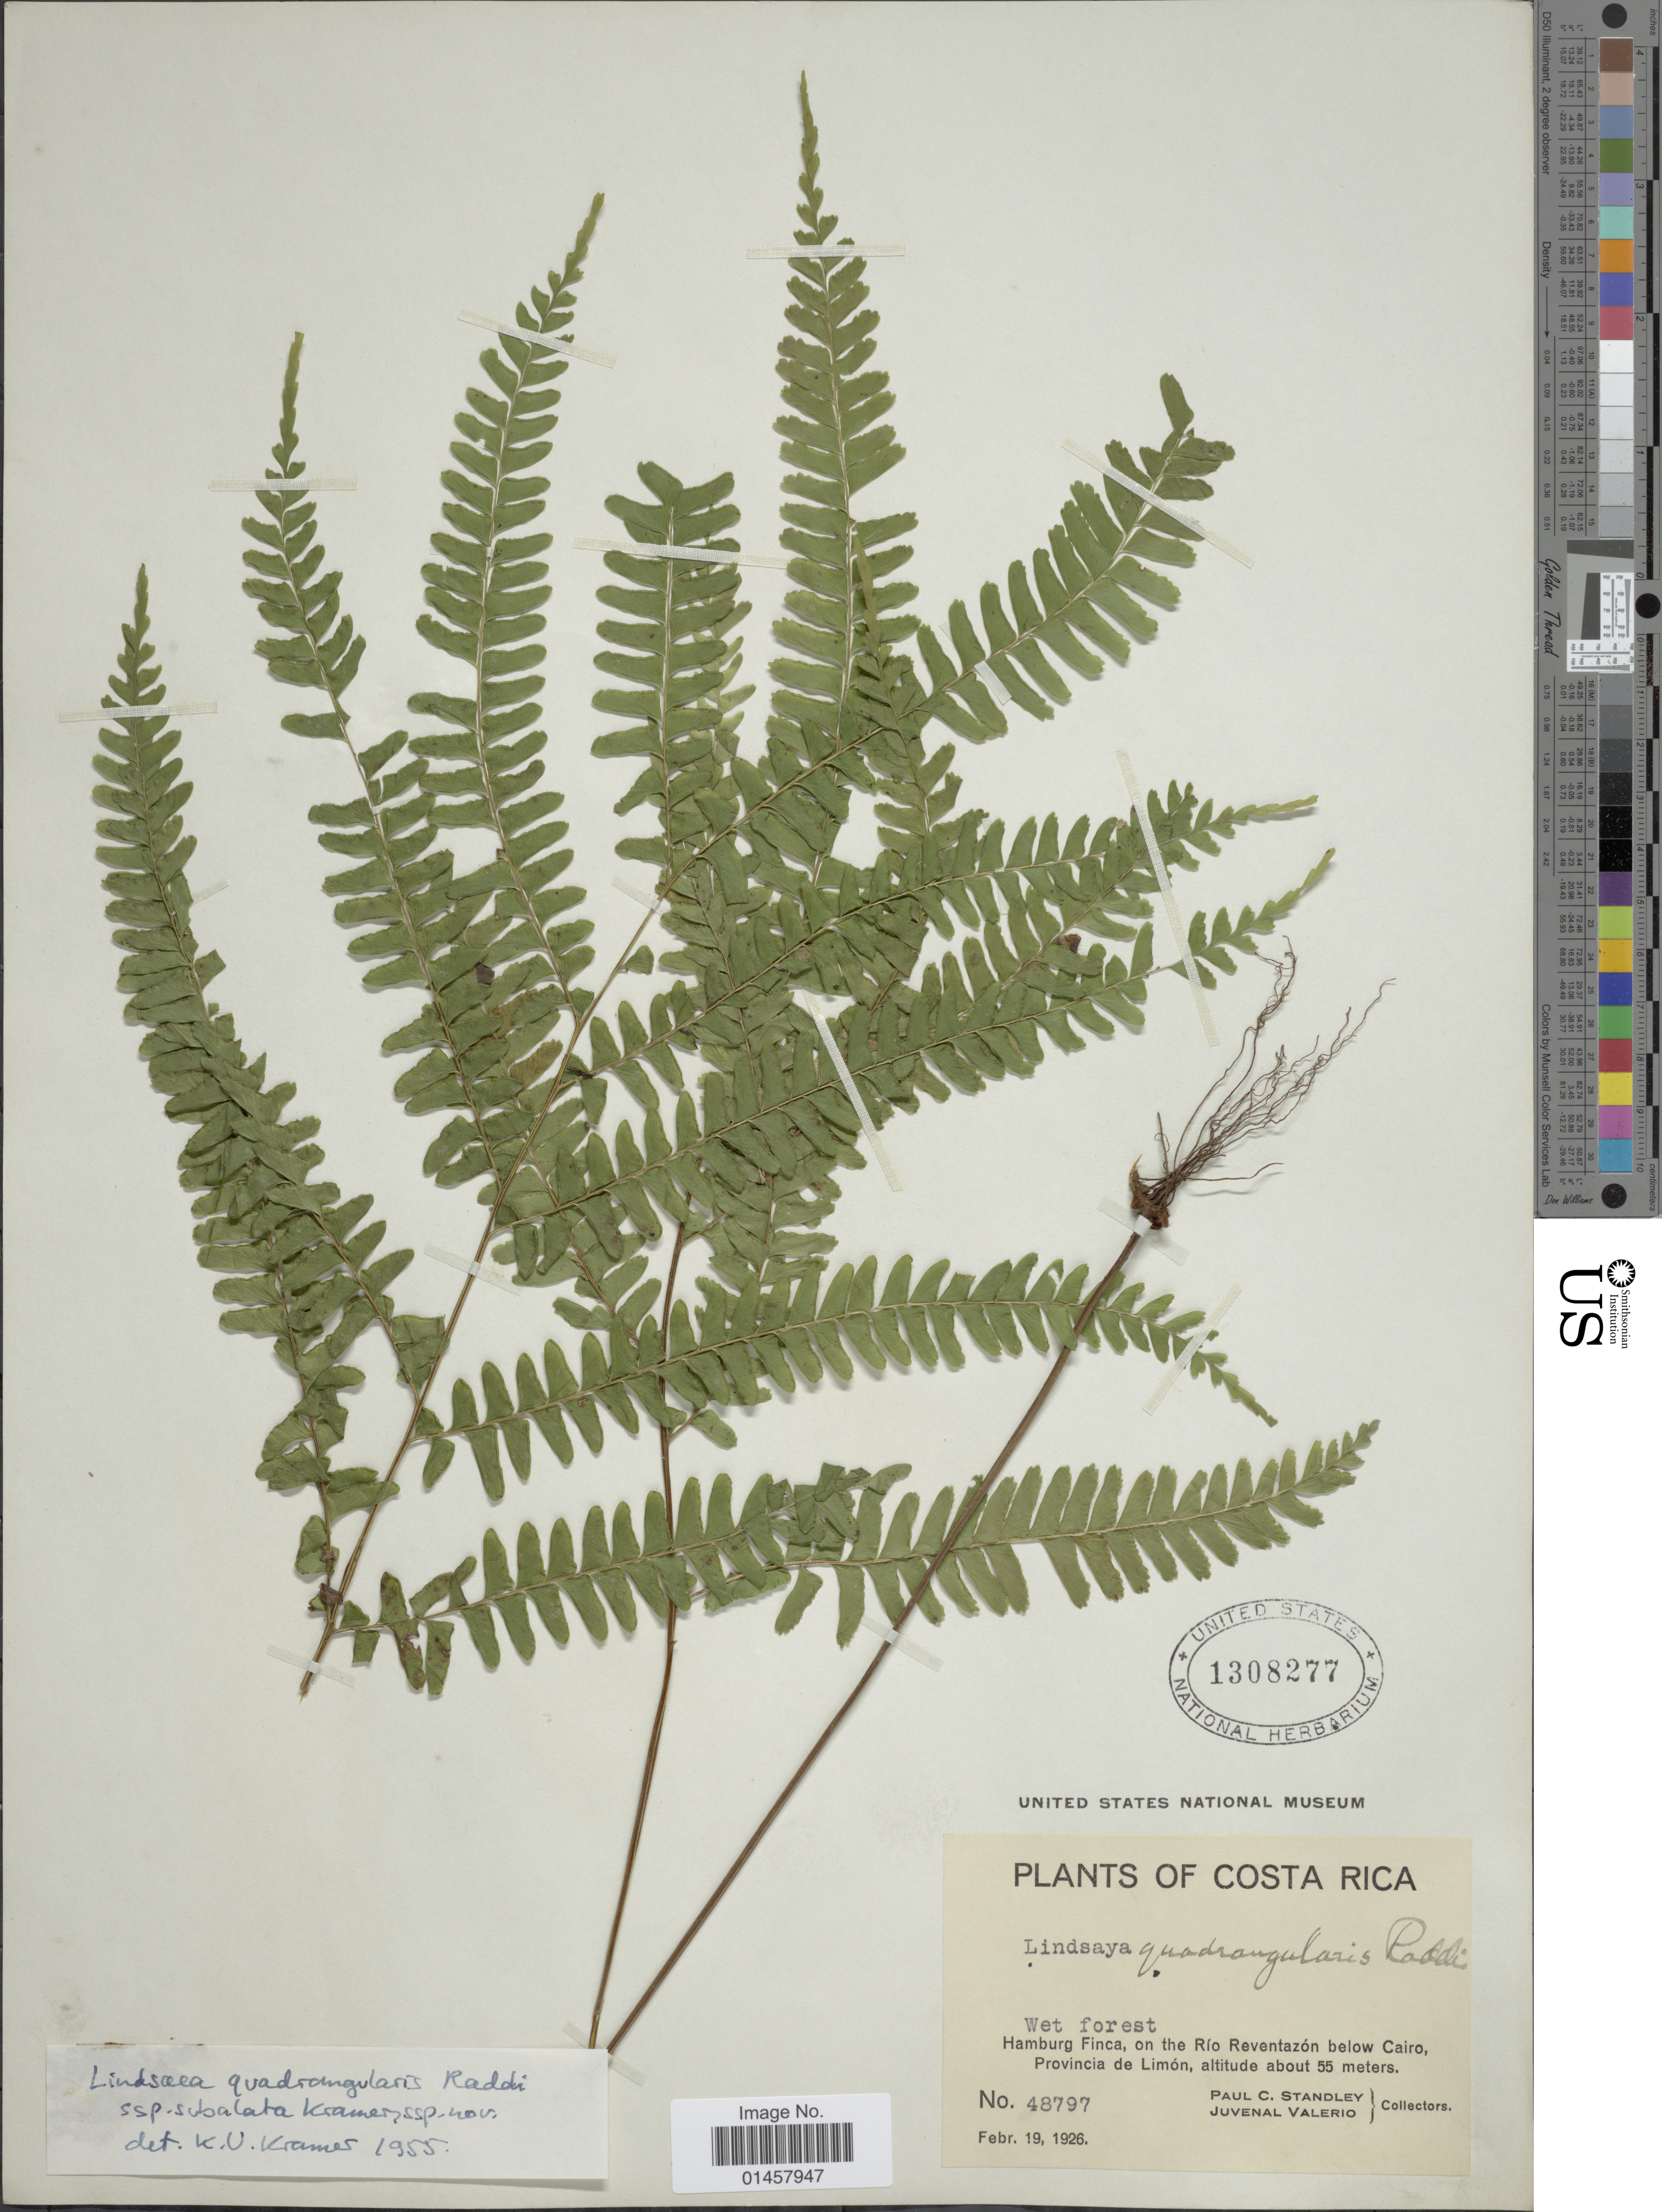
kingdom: Plantae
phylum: Tracheophyta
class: Polypodiopsida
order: Polypodiales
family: Lindsaeaceae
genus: Lindsaea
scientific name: Lindsaea quadrangularis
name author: Raddi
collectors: P. C. Standley & J. Valerio R.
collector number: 48797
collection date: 1926-02-19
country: Costa Rica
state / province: Limón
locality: Hamburg Finca, on the Rio Reventazón below Cairo, provincia de Limón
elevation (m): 55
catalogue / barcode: US 1308277